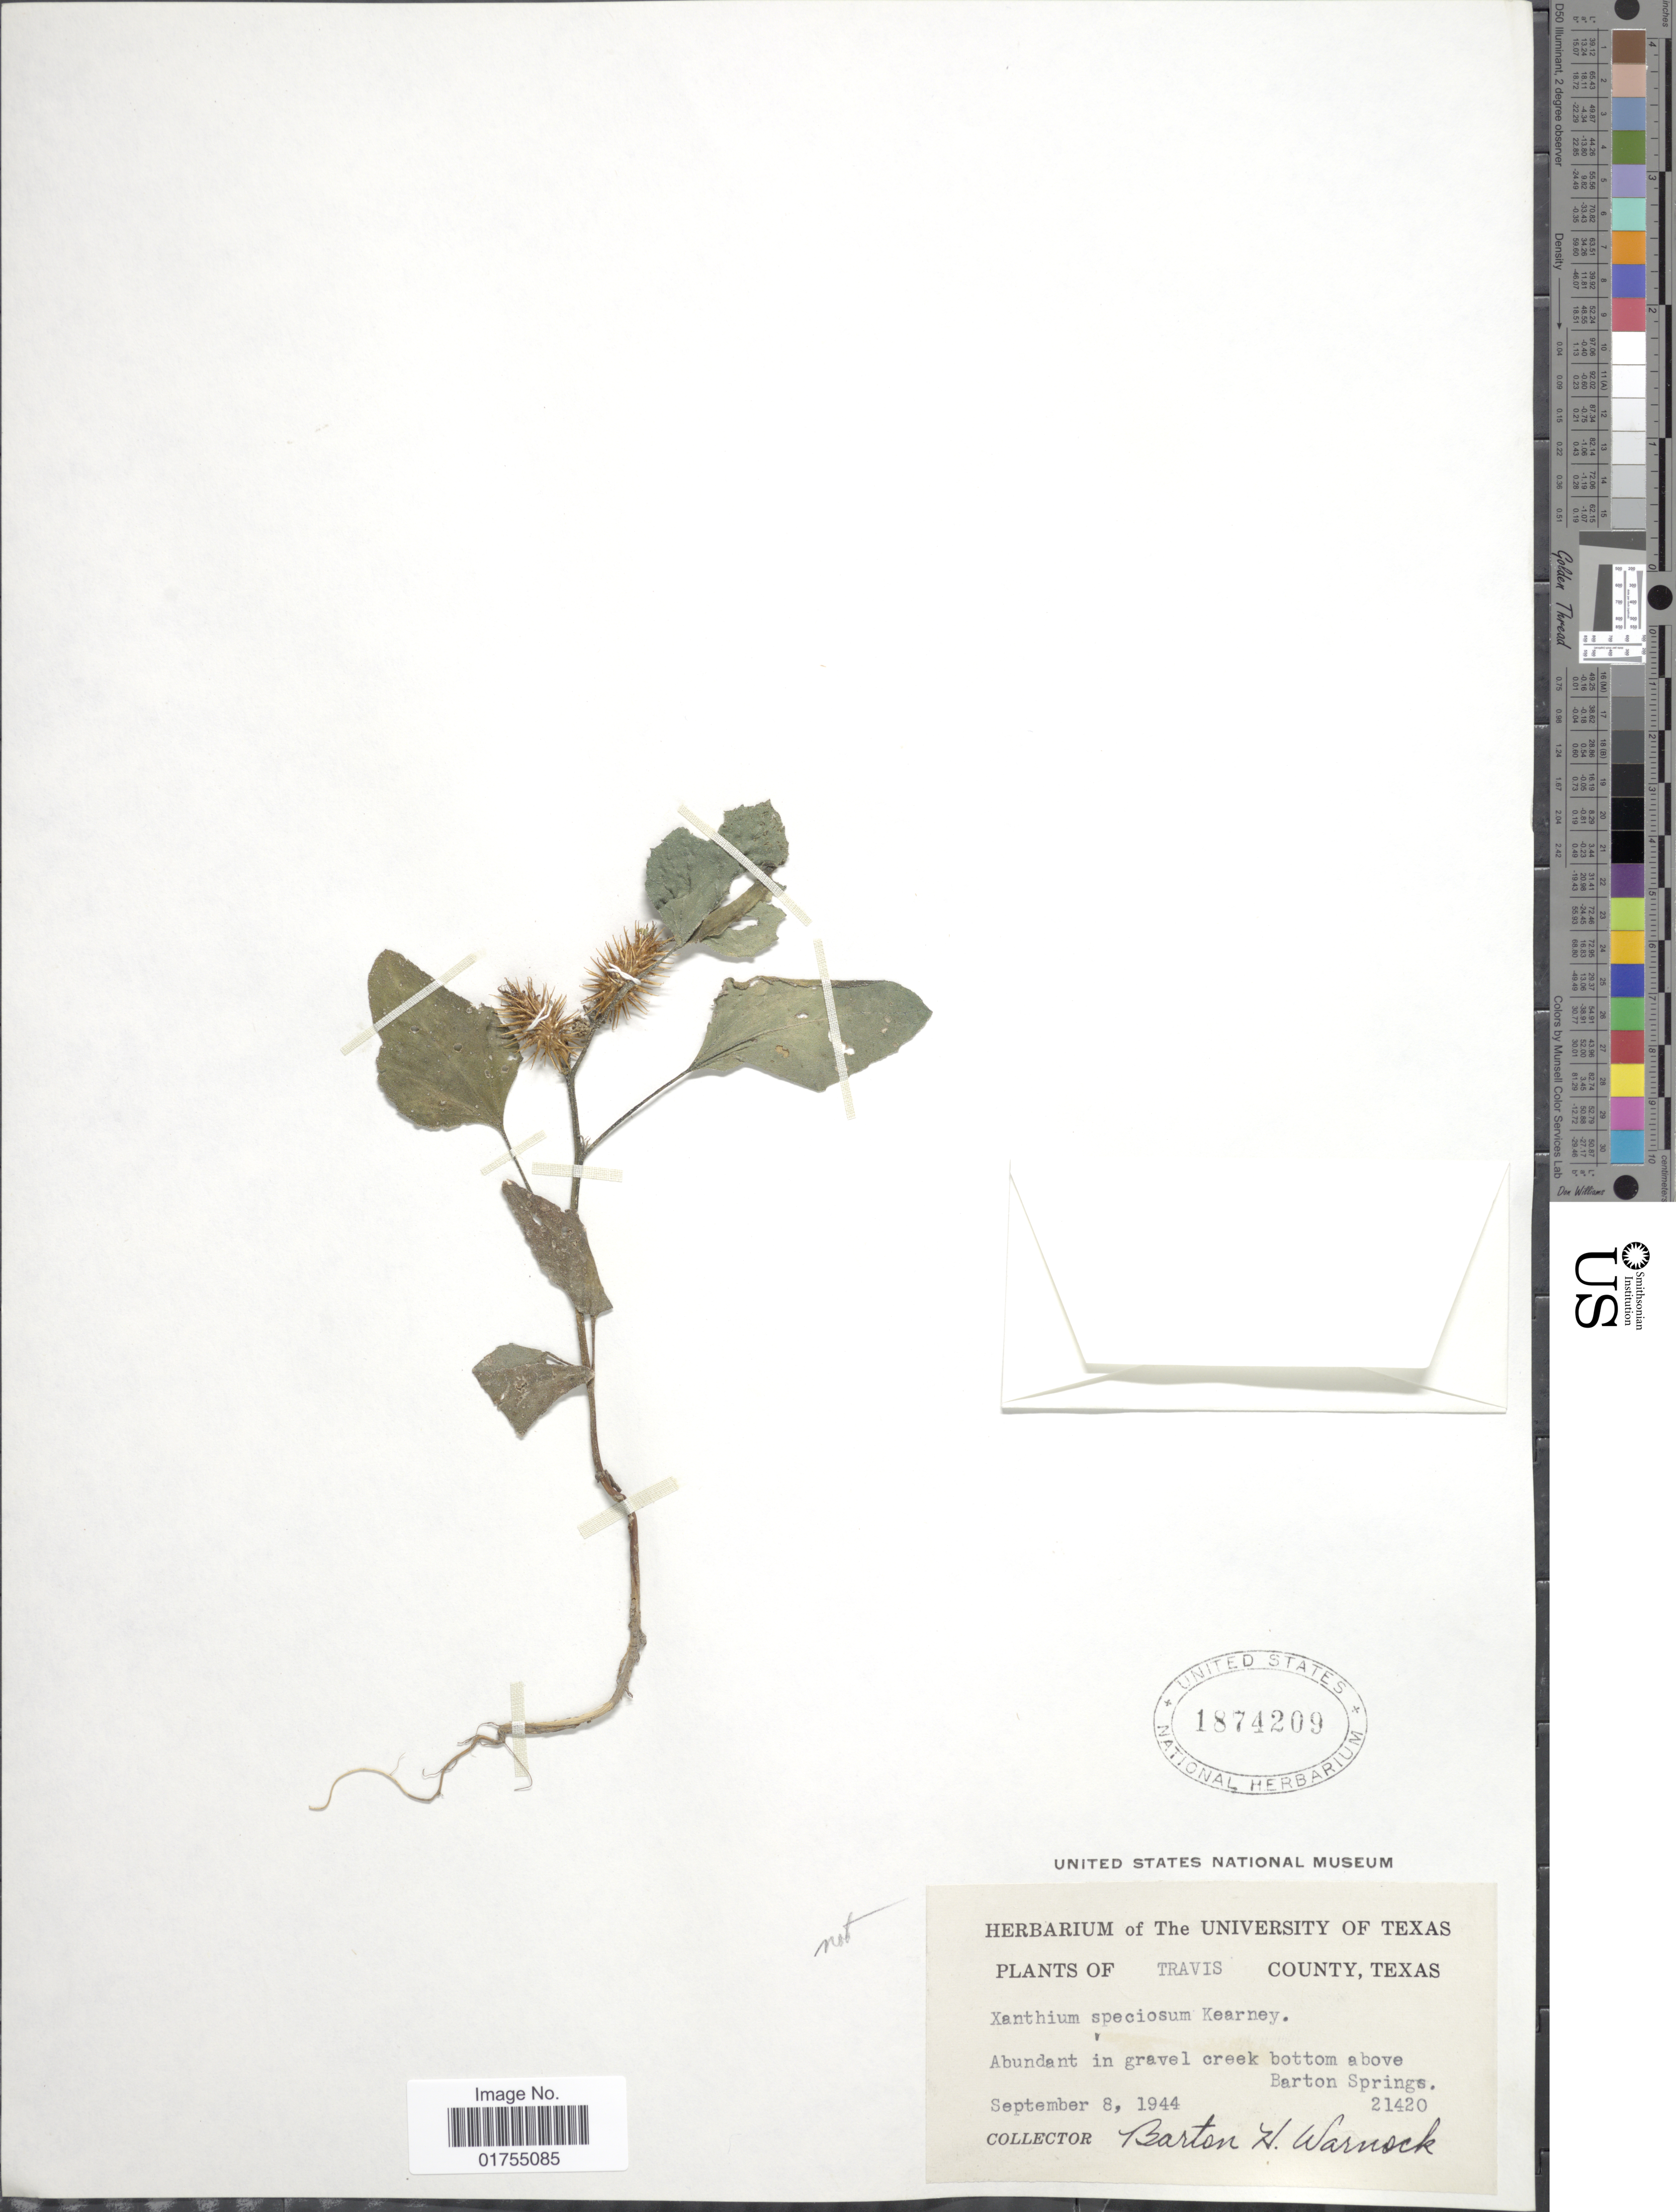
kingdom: Plantae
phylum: Tracheophyta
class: Magnoliopsida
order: Asterales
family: Asteraceae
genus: Xanthium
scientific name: Xanthium speciosum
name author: Kearney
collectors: B. H. Warnock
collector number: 21420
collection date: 1944-09-08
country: United States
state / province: Texas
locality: Travis County. Gravel creek bottom above Barton Springs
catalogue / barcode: US 1874209